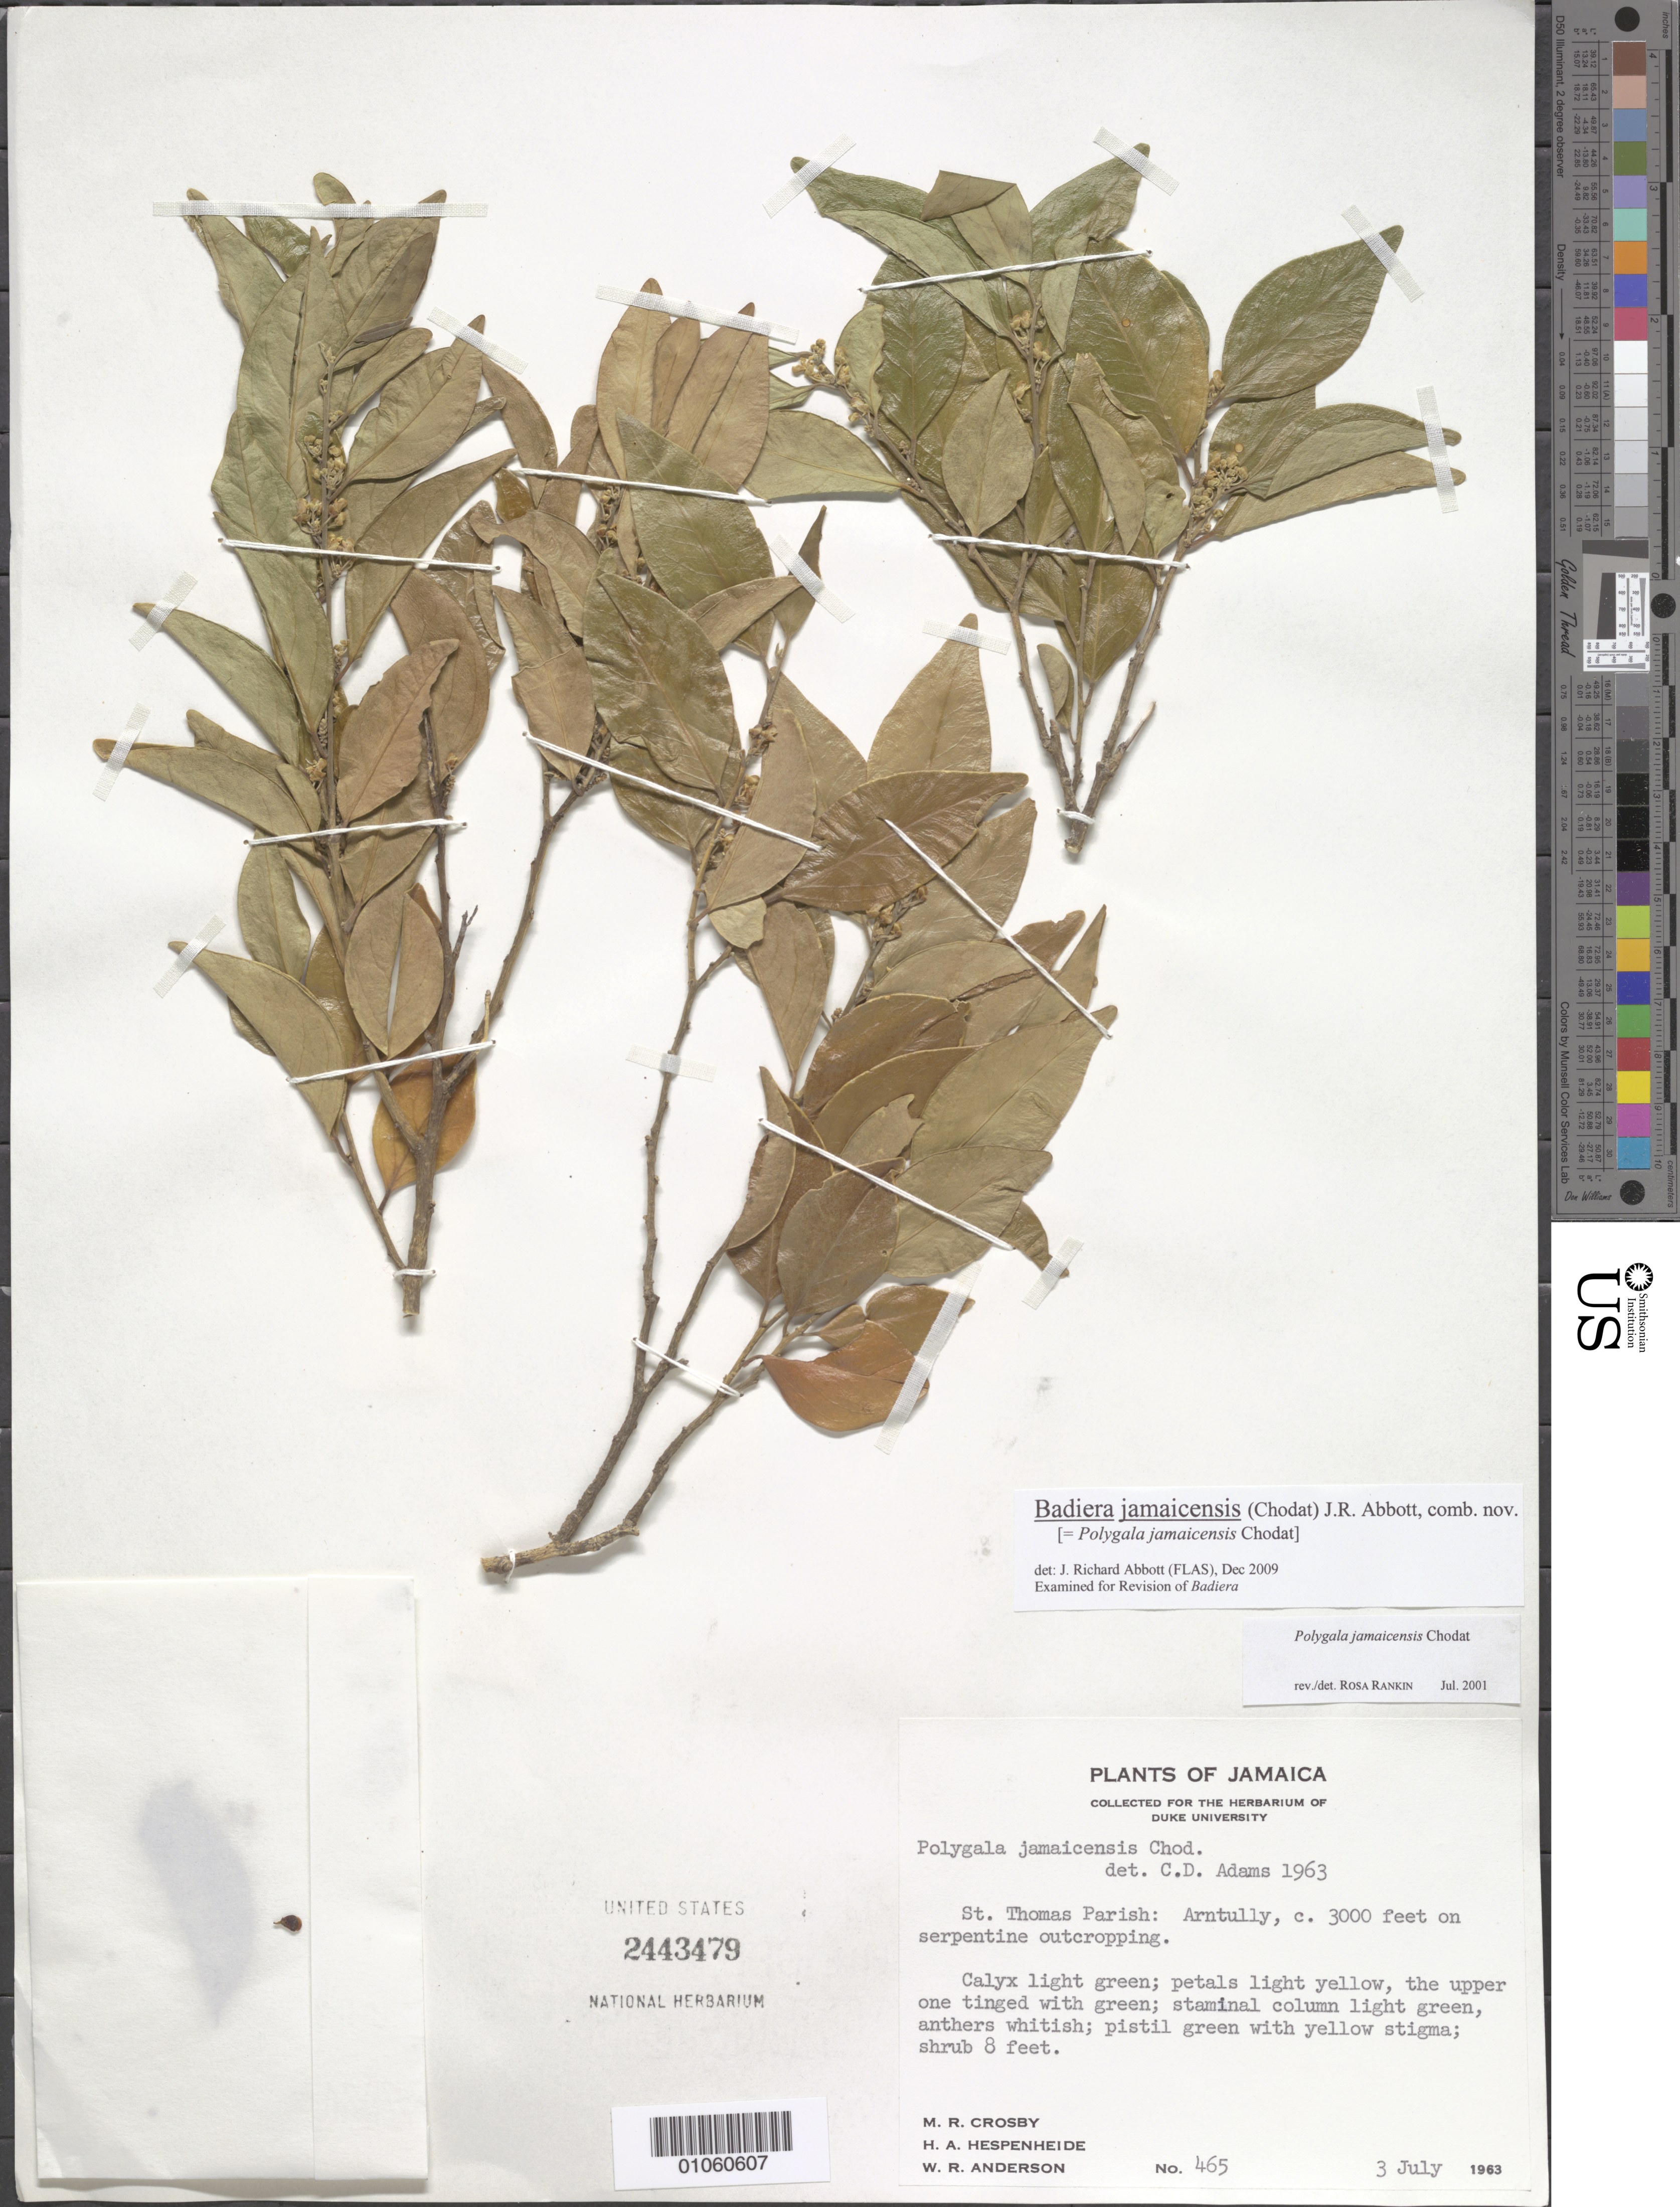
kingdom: Plantae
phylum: Tracheophyta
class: Magnoliopsida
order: Fabales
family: Polygalaceae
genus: Polygala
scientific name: Polygala jamaicensis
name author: Chodat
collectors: M. R. Crosby, H. A. Hespenheide & W. R. Anderson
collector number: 465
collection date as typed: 03 Jul 1963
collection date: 1963-07-03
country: Jamaica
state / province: Saint Thomas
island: Jamaica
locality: Arntully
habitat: On serpentine outcropping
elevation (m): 914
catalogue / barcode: US 2443479